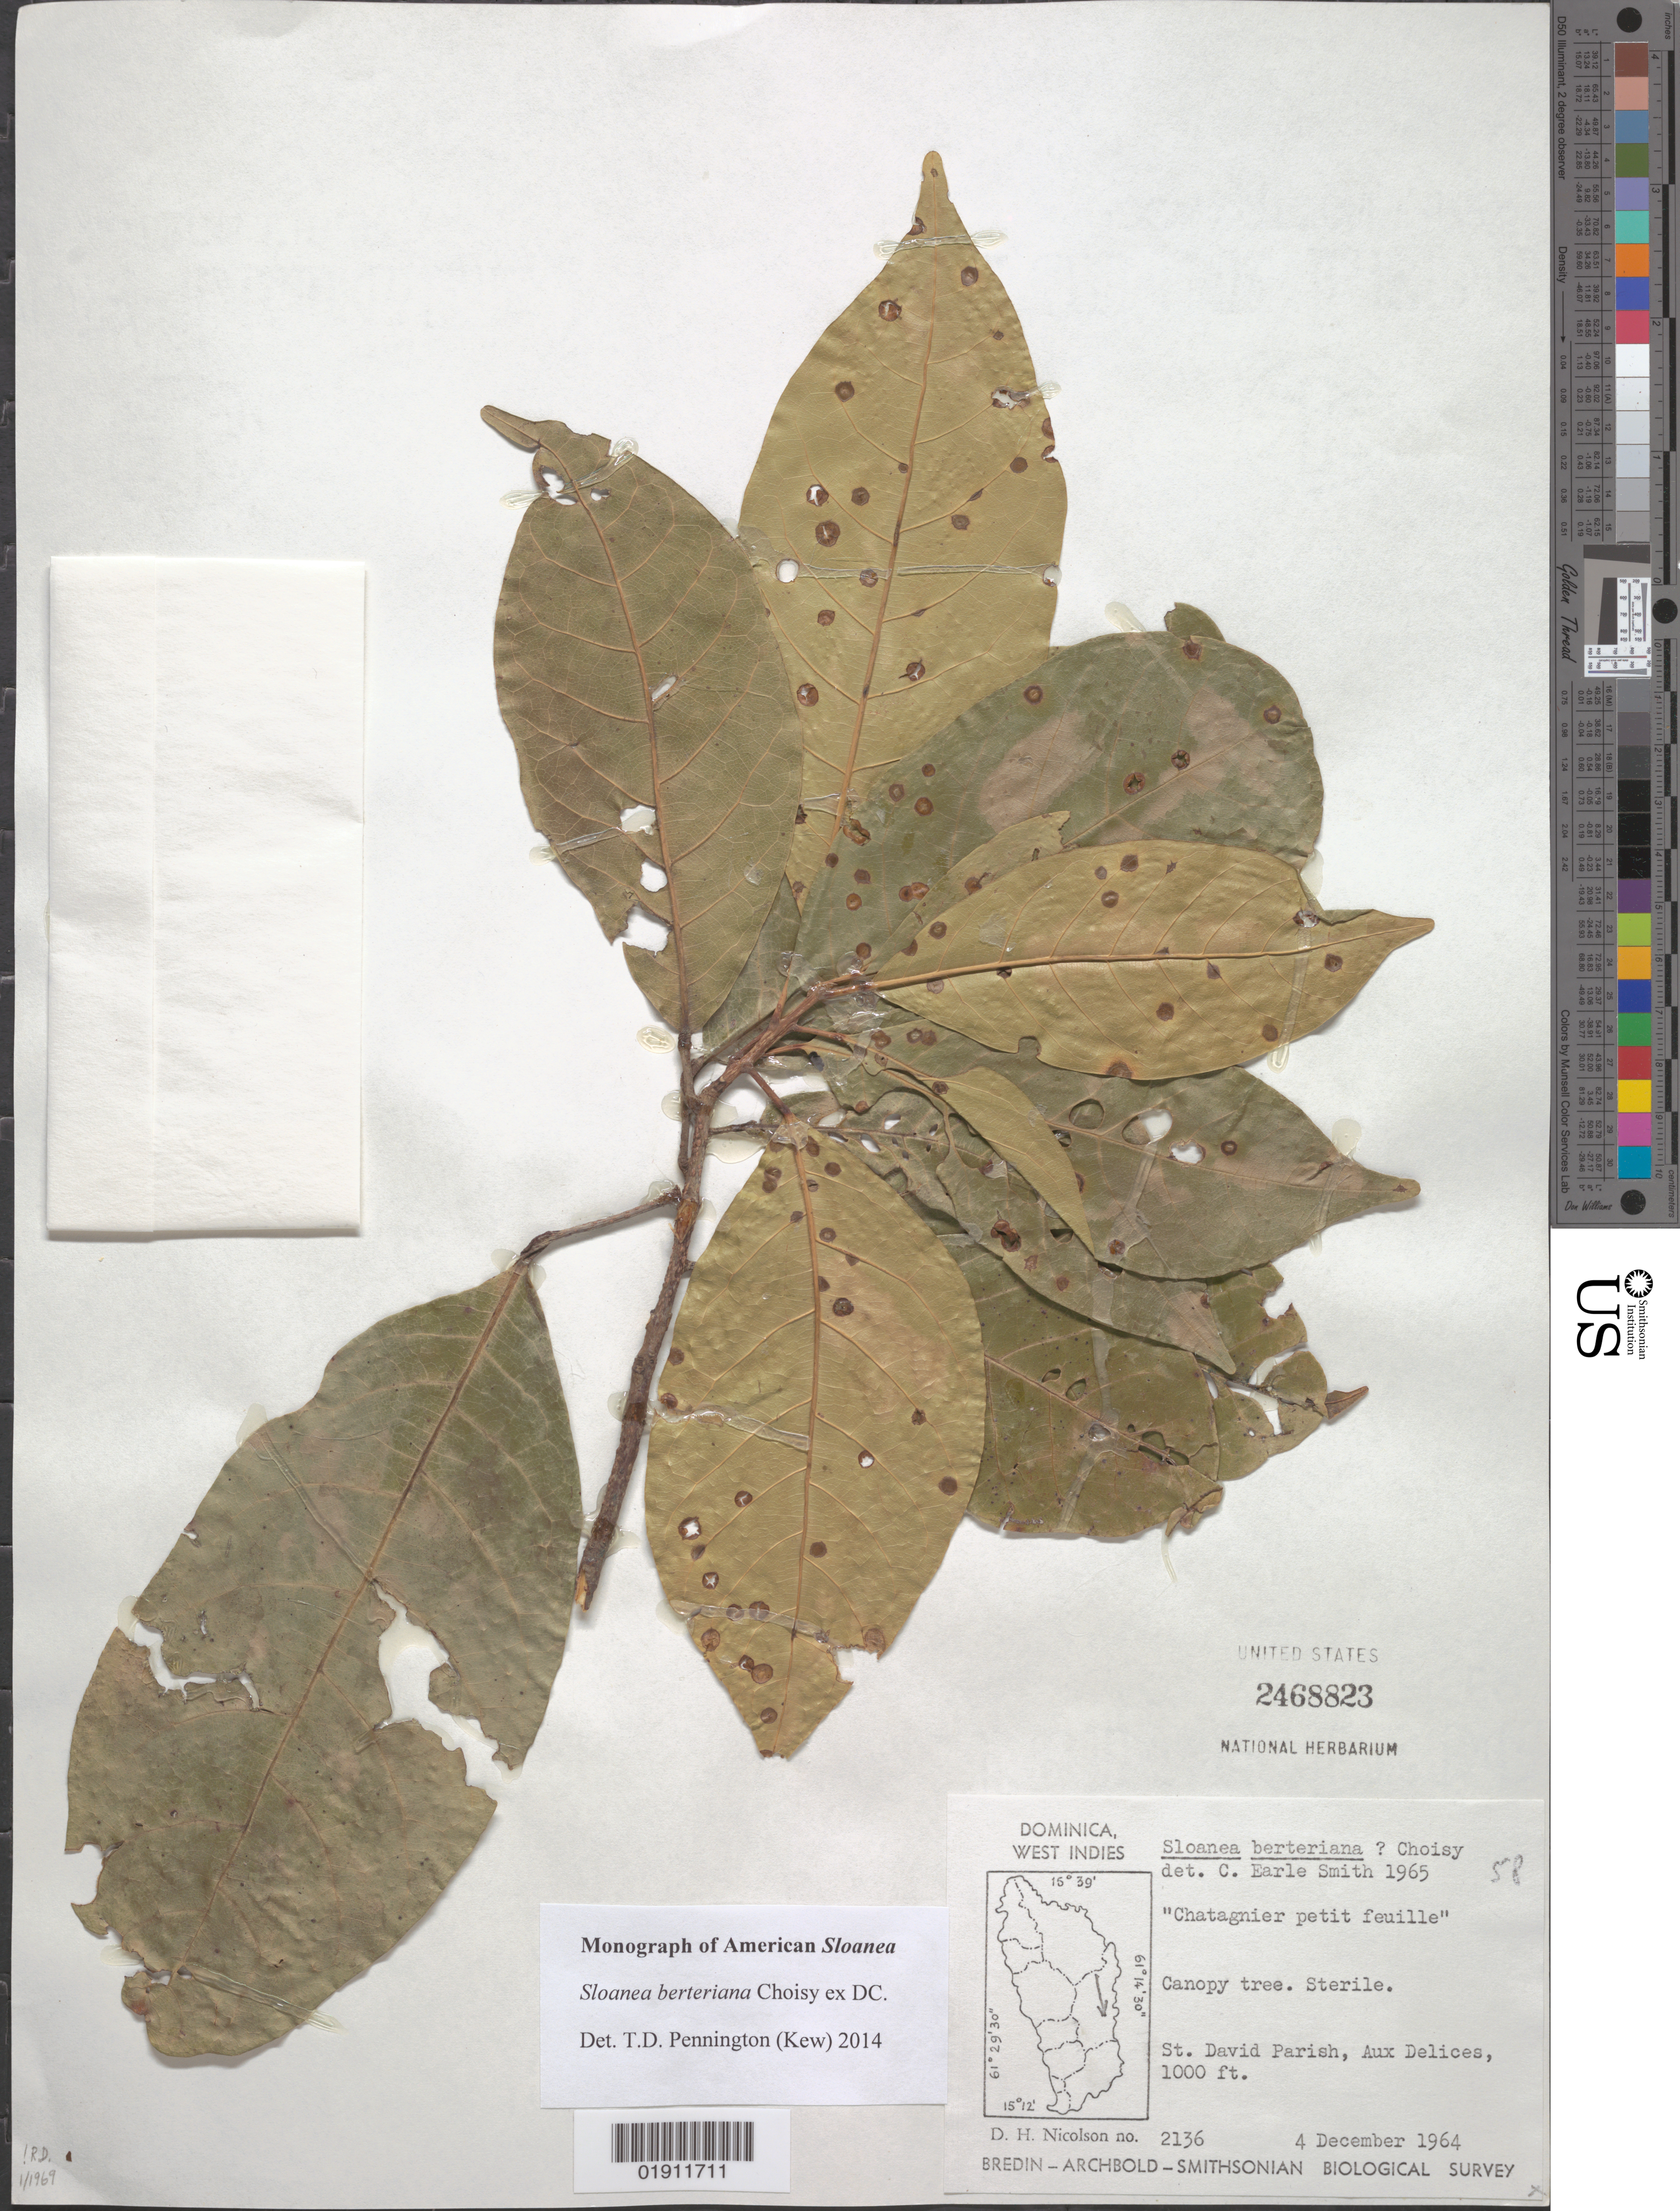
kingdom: Plantae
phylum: Tracheophyta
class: Magnoliopsida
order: Oxalidales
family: Elaeocarpaceae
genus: Sloanea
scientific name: Sloanea berteroana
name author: Choisy ex DC.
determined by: Pennington, T. D., (K)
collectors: D. H. Nicolson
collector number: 2136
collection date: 1964-12-04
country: Dominica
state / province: St. David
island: Dominica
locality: Aux Delices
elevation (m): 305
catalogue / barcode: US 2468823